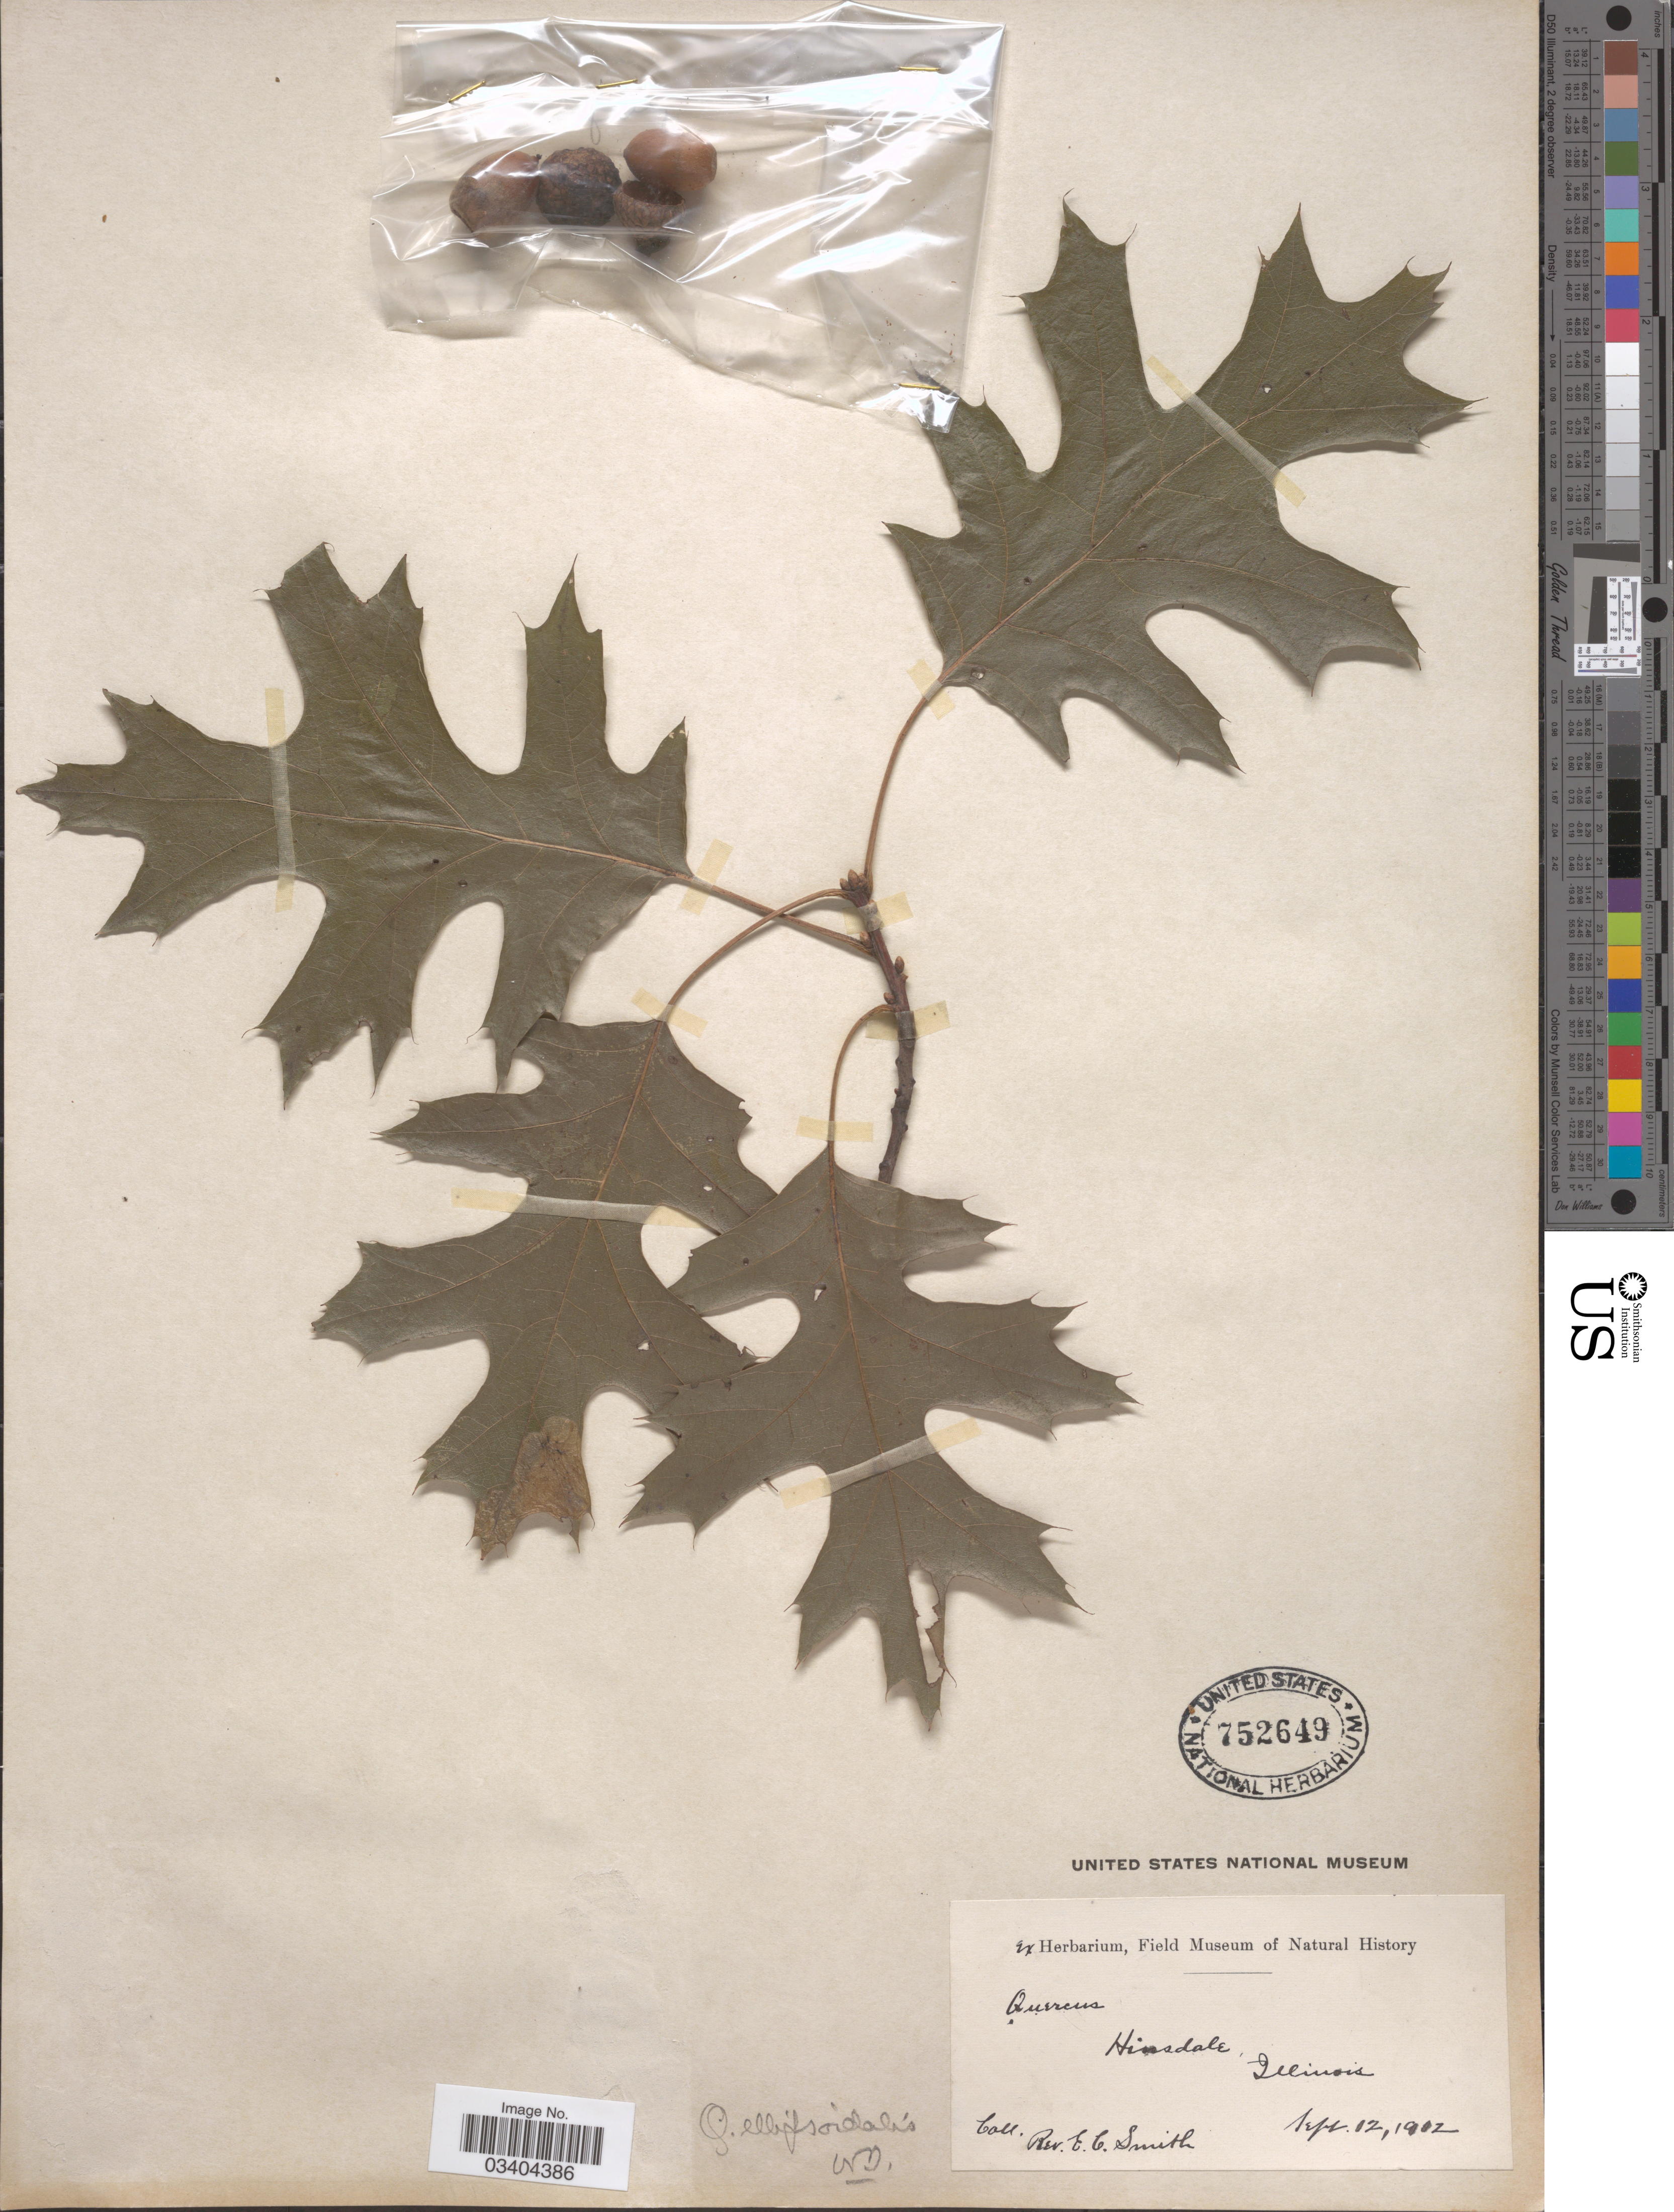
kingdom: Plantae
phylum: Tracheophyta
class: Magnoliopsida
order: Fagales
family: Fagaceae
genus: Quercus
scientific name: Quercus ellipsoidalis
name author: E.J. Hill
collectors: E. C. Smith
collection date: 1912-09-12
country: United States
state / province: Illinois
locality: Hinsdale.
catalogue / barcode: US 752649